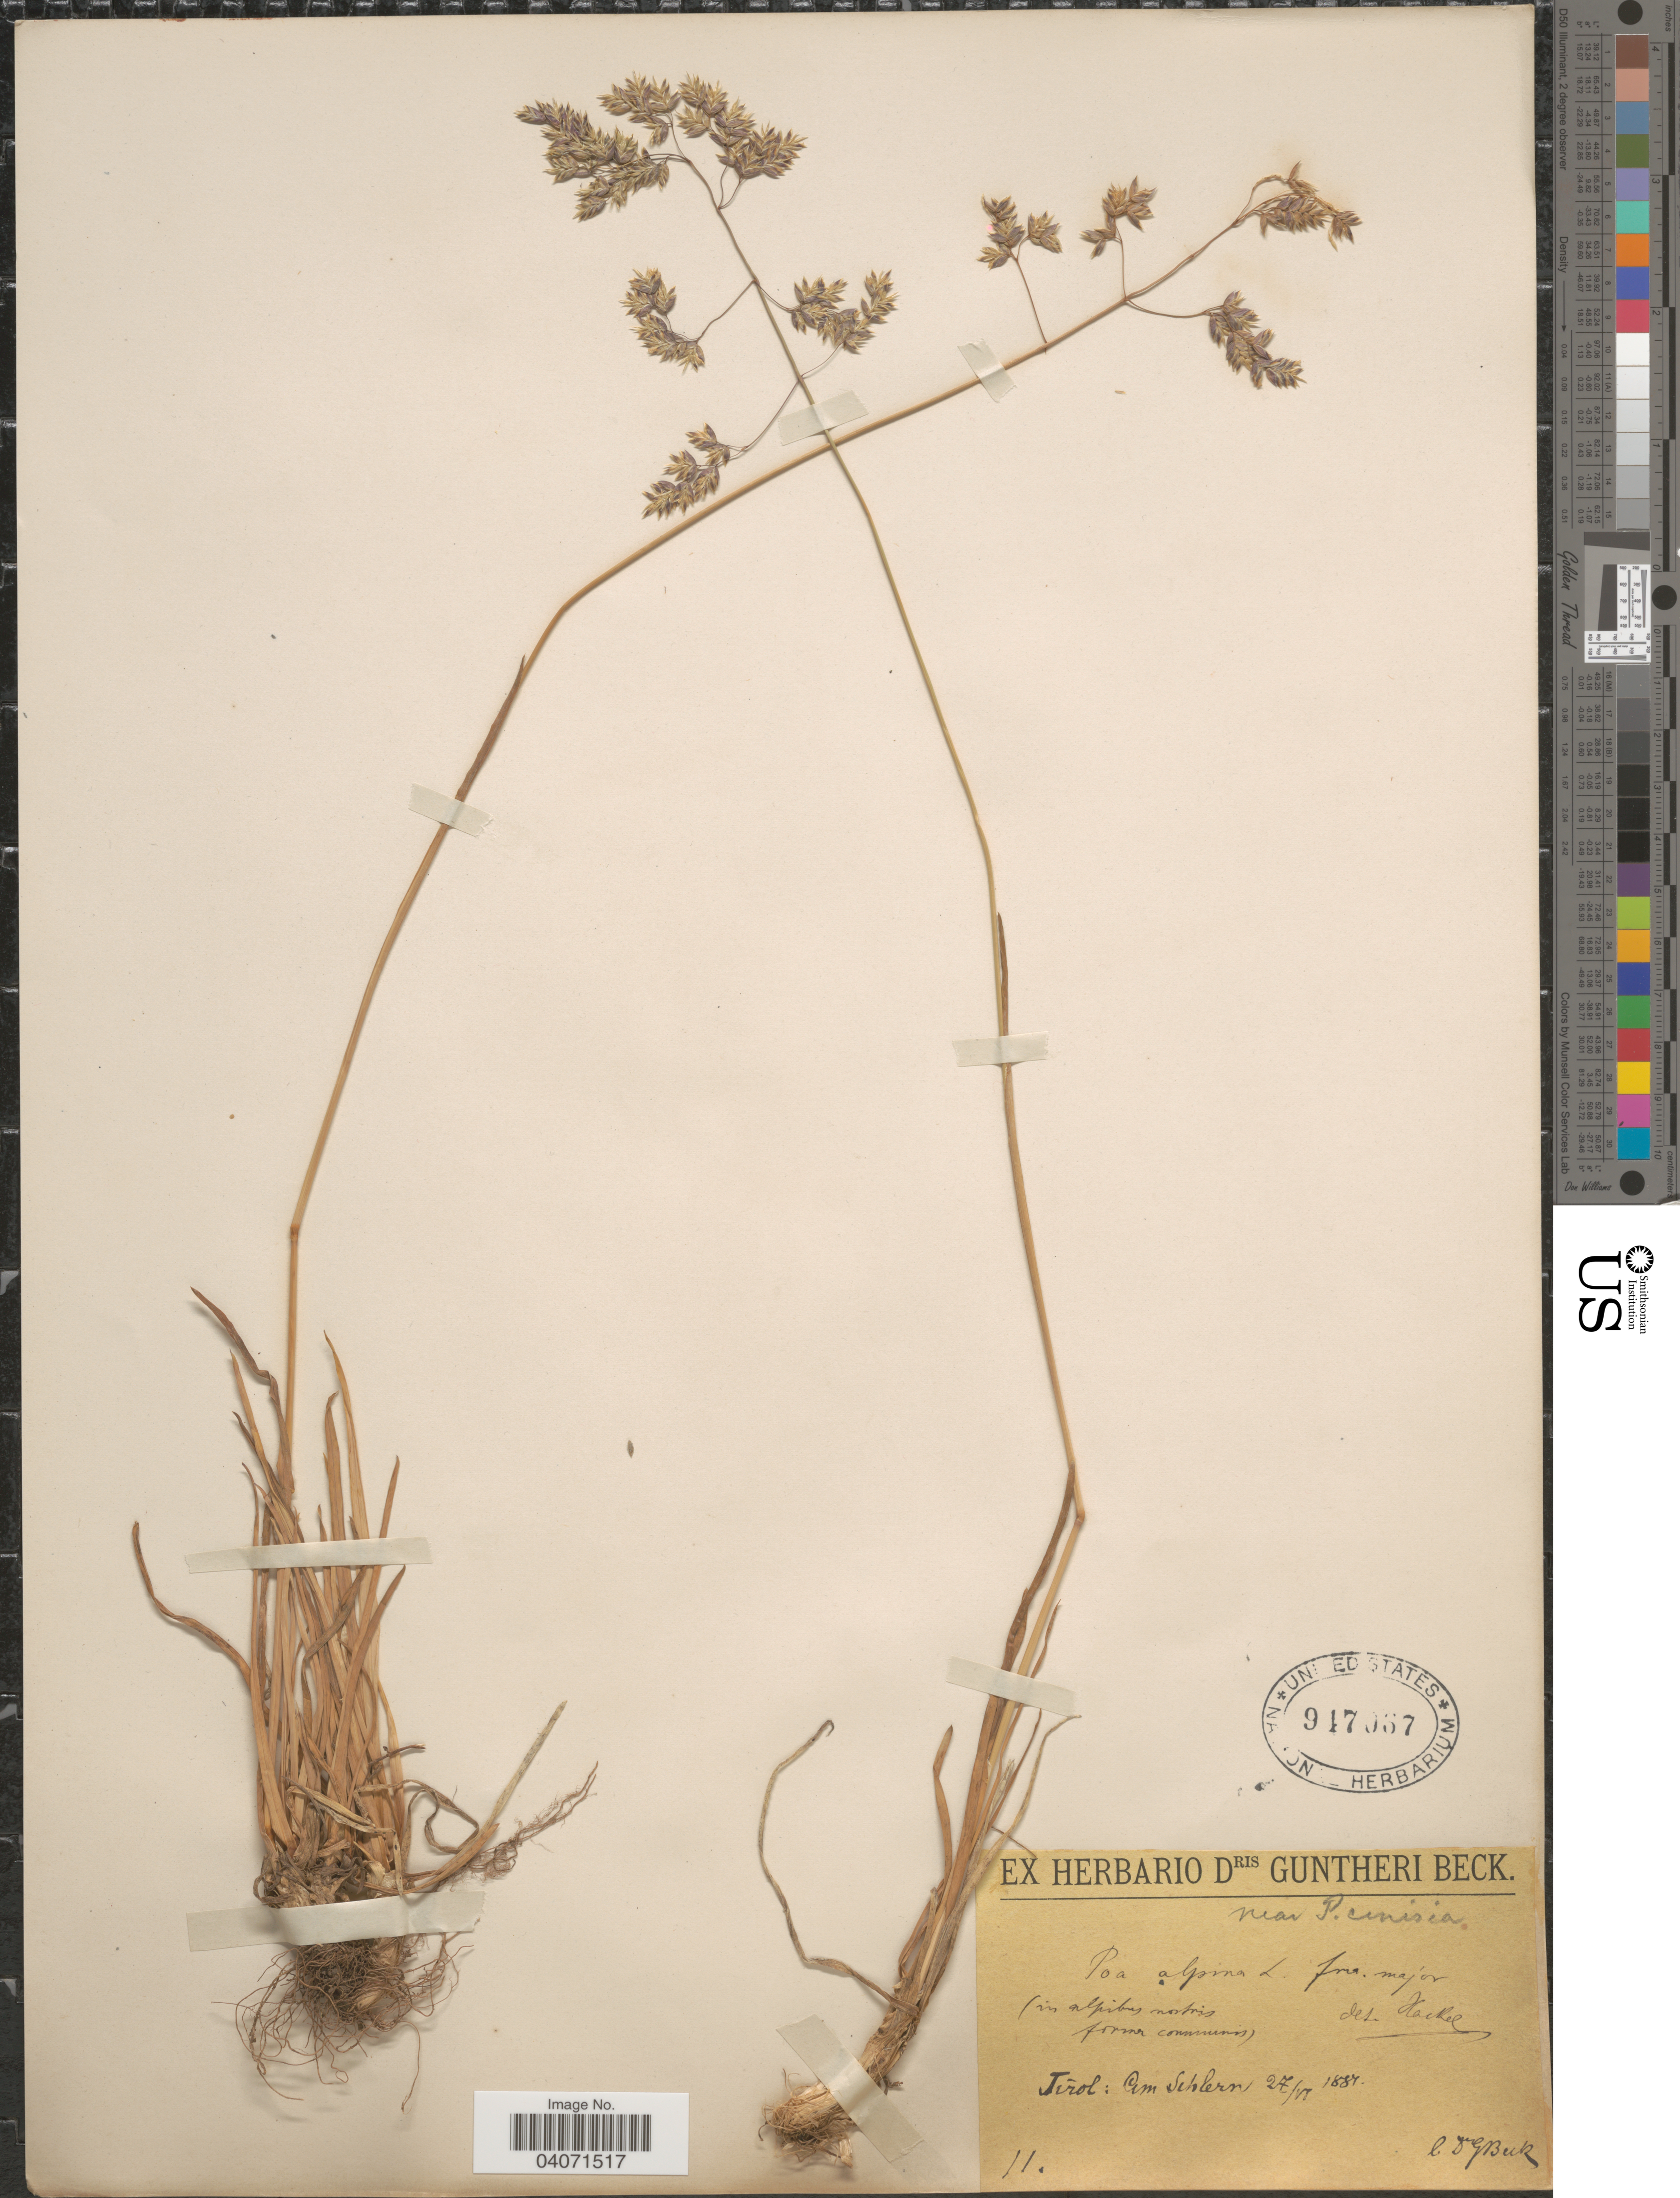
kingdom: Plantae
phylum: Tracheophyta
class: Liliopsida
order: Poales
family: Poaceae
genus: Poa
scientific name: Poa alpina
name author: L.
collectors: G. Beck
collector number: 11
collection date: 1887-06-27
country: Italy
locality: Tirol. Am Schlern.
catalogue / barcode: US 947067